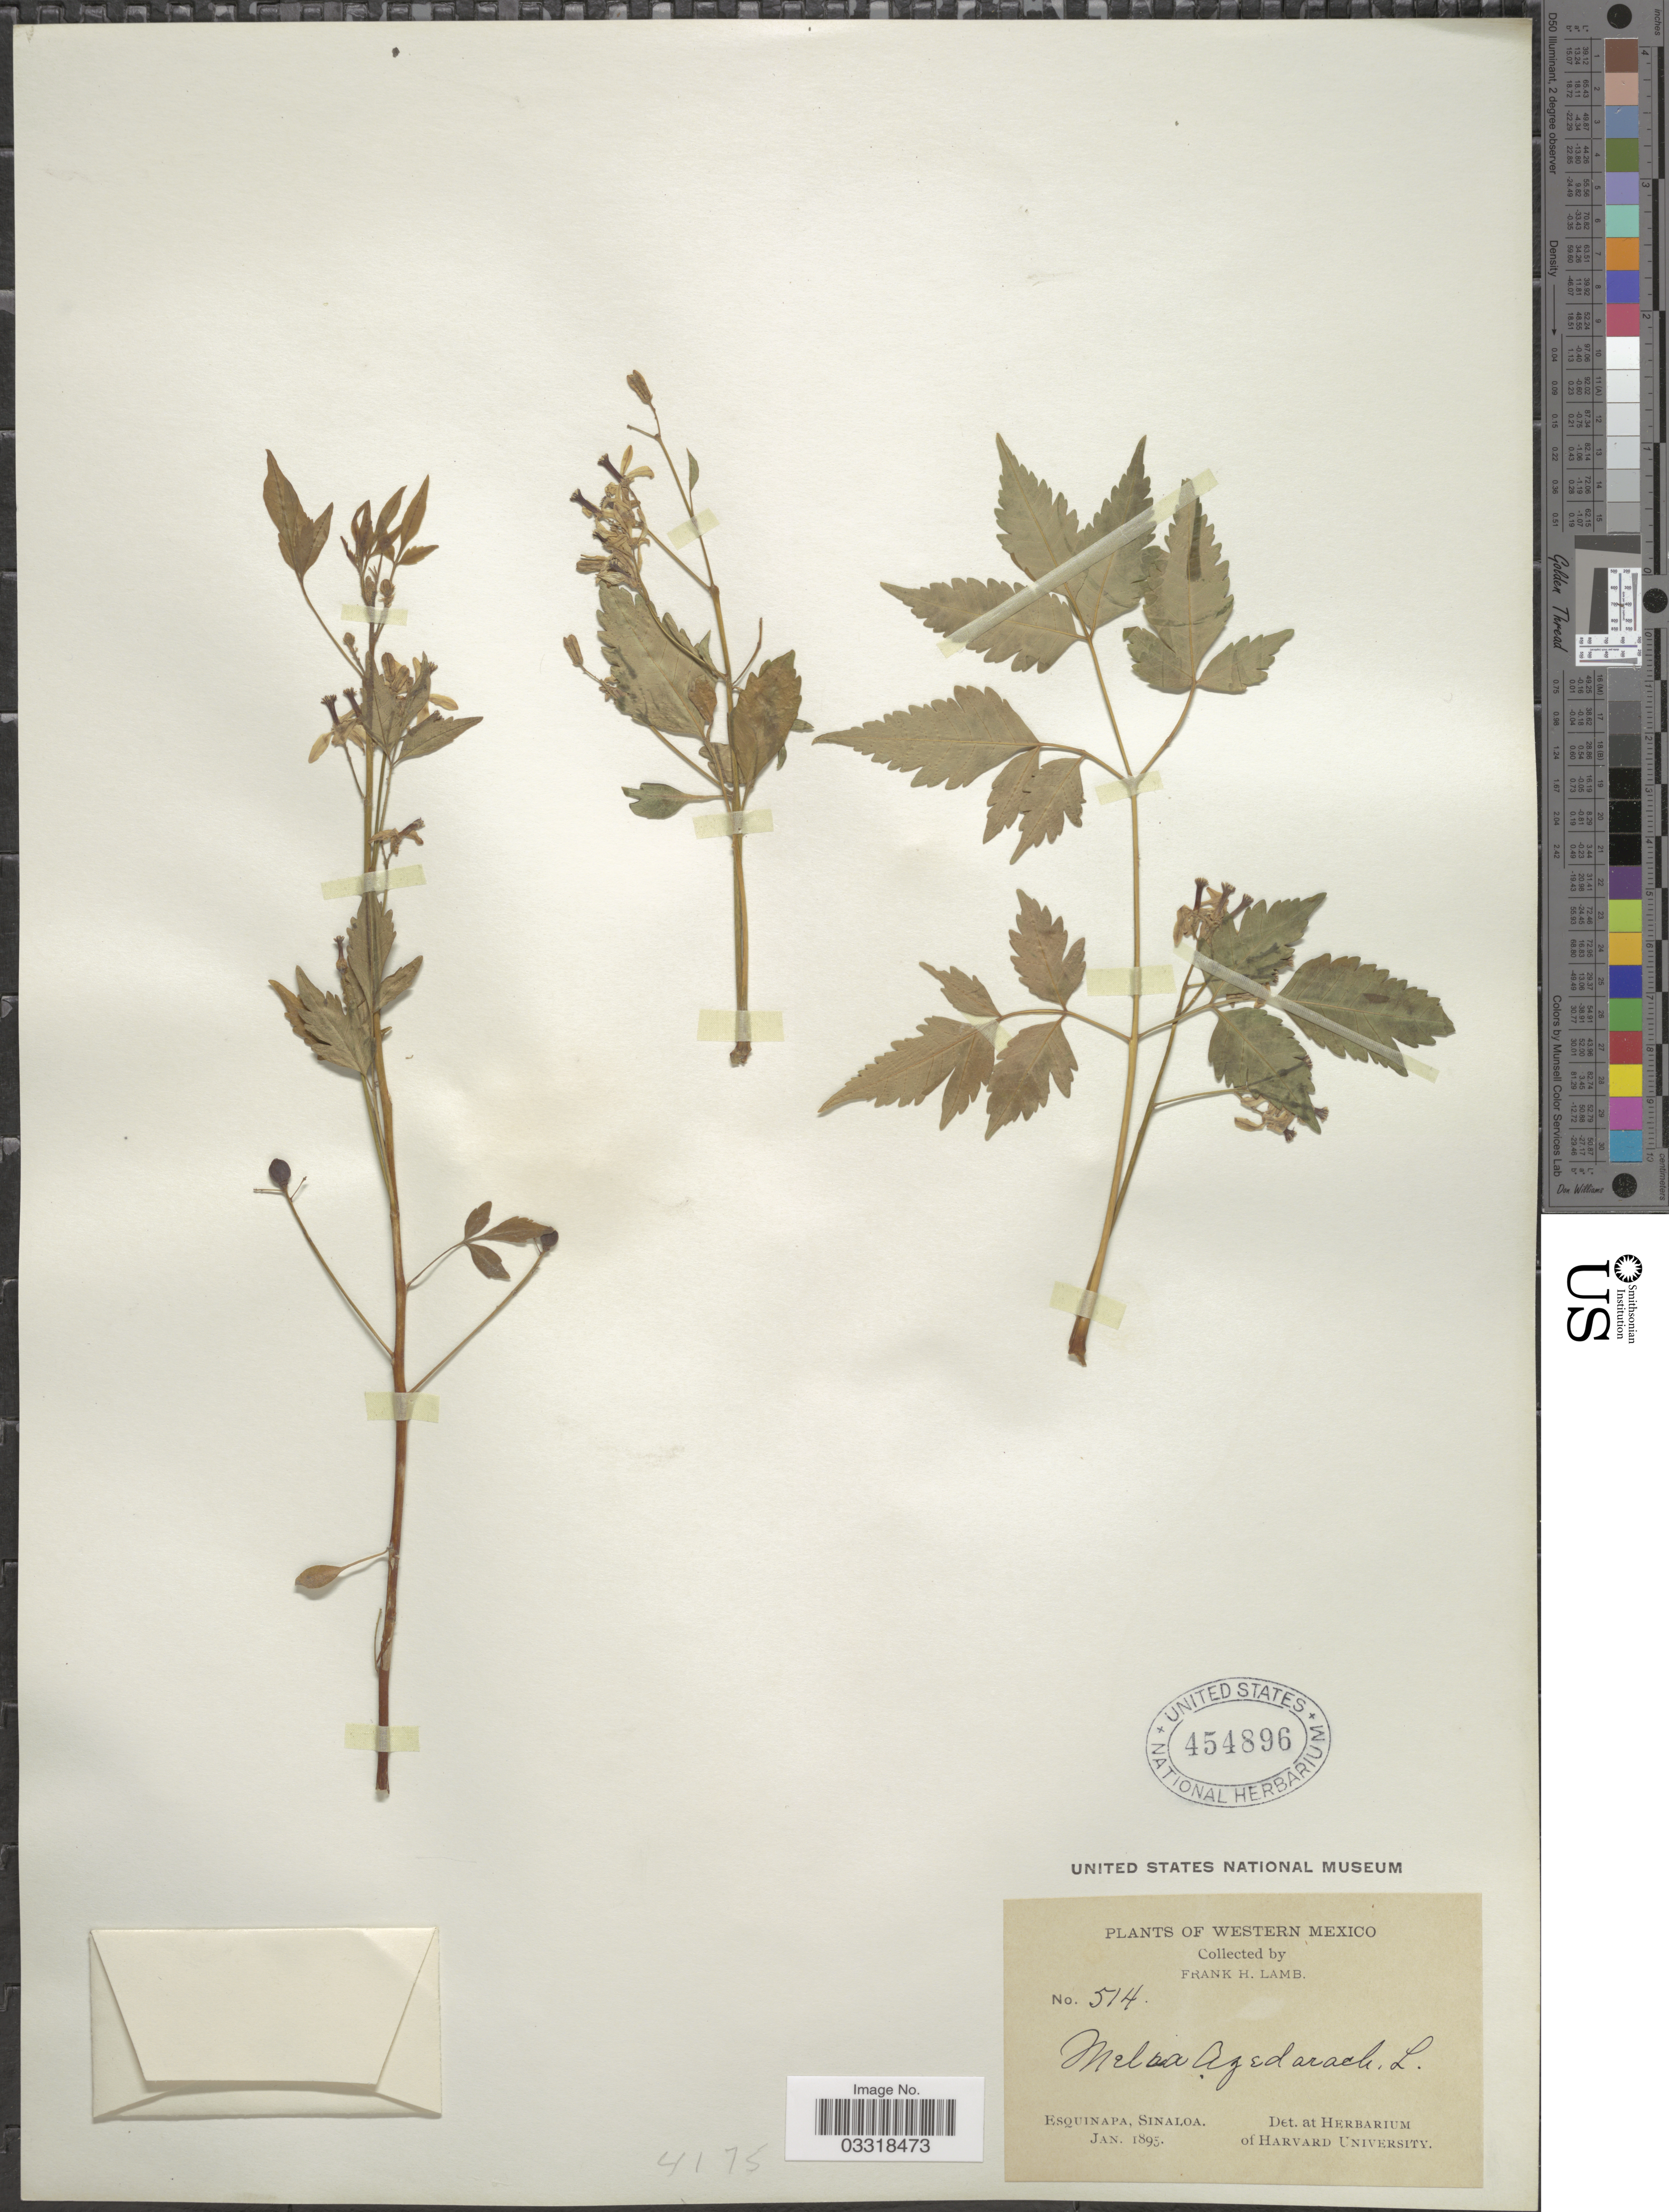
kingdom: Plantae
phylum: Tracheophyta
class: Magnoliopsida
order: Sapindales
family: Meliaceae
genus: Melia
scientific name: Melia azedarach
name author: L.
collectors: F. H. Lamb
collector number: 514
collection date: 1895-01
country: Mexico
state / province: Sinaloa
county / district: Escuinapa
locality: Escuinapa.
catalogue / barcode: US 454896